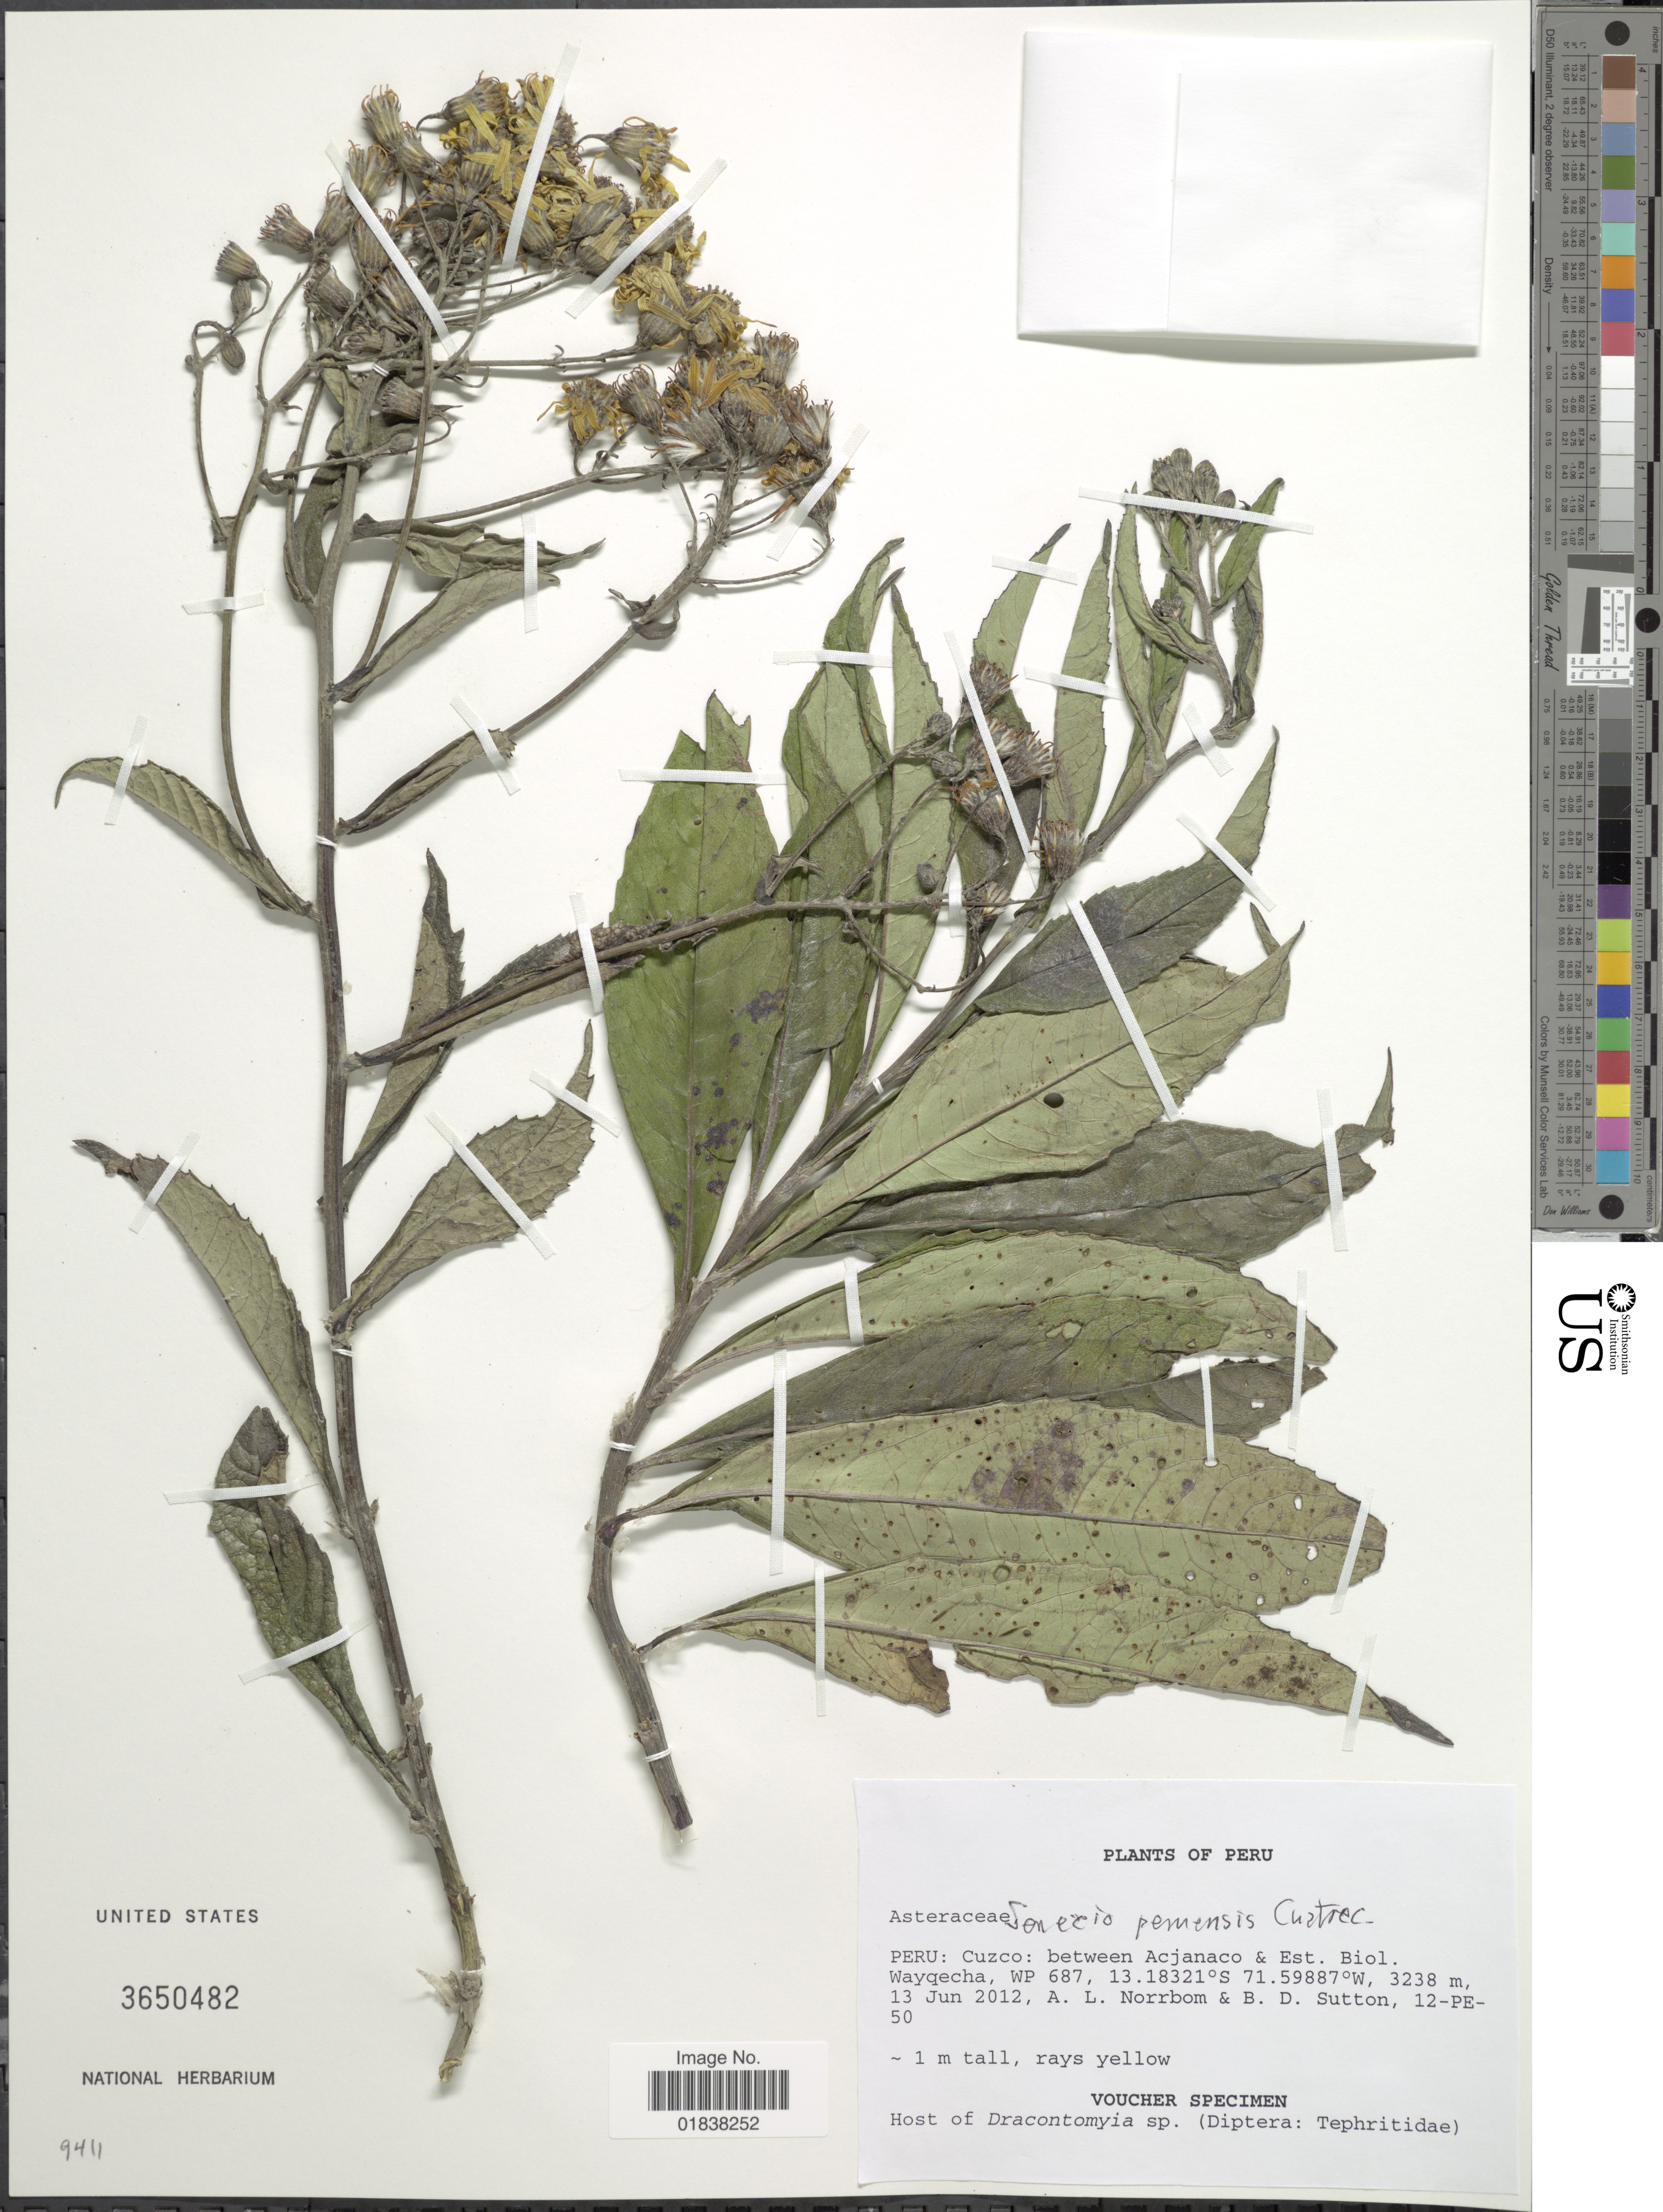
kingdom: Plantae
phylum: Tracheophyta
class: Magnoliopsida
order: Asterales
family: Asteraceae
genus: Senecio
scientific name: Senecio peruensis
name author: Cuatrec.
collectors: A. L. Norrbom & B. Sutton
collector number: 12-PE-50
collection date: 2012-06-13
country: Peru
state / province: Cusco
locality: Between Acjanaco & Est. Biol. Wayqecha, WP 687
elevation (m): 3238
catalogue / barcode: US 3650482